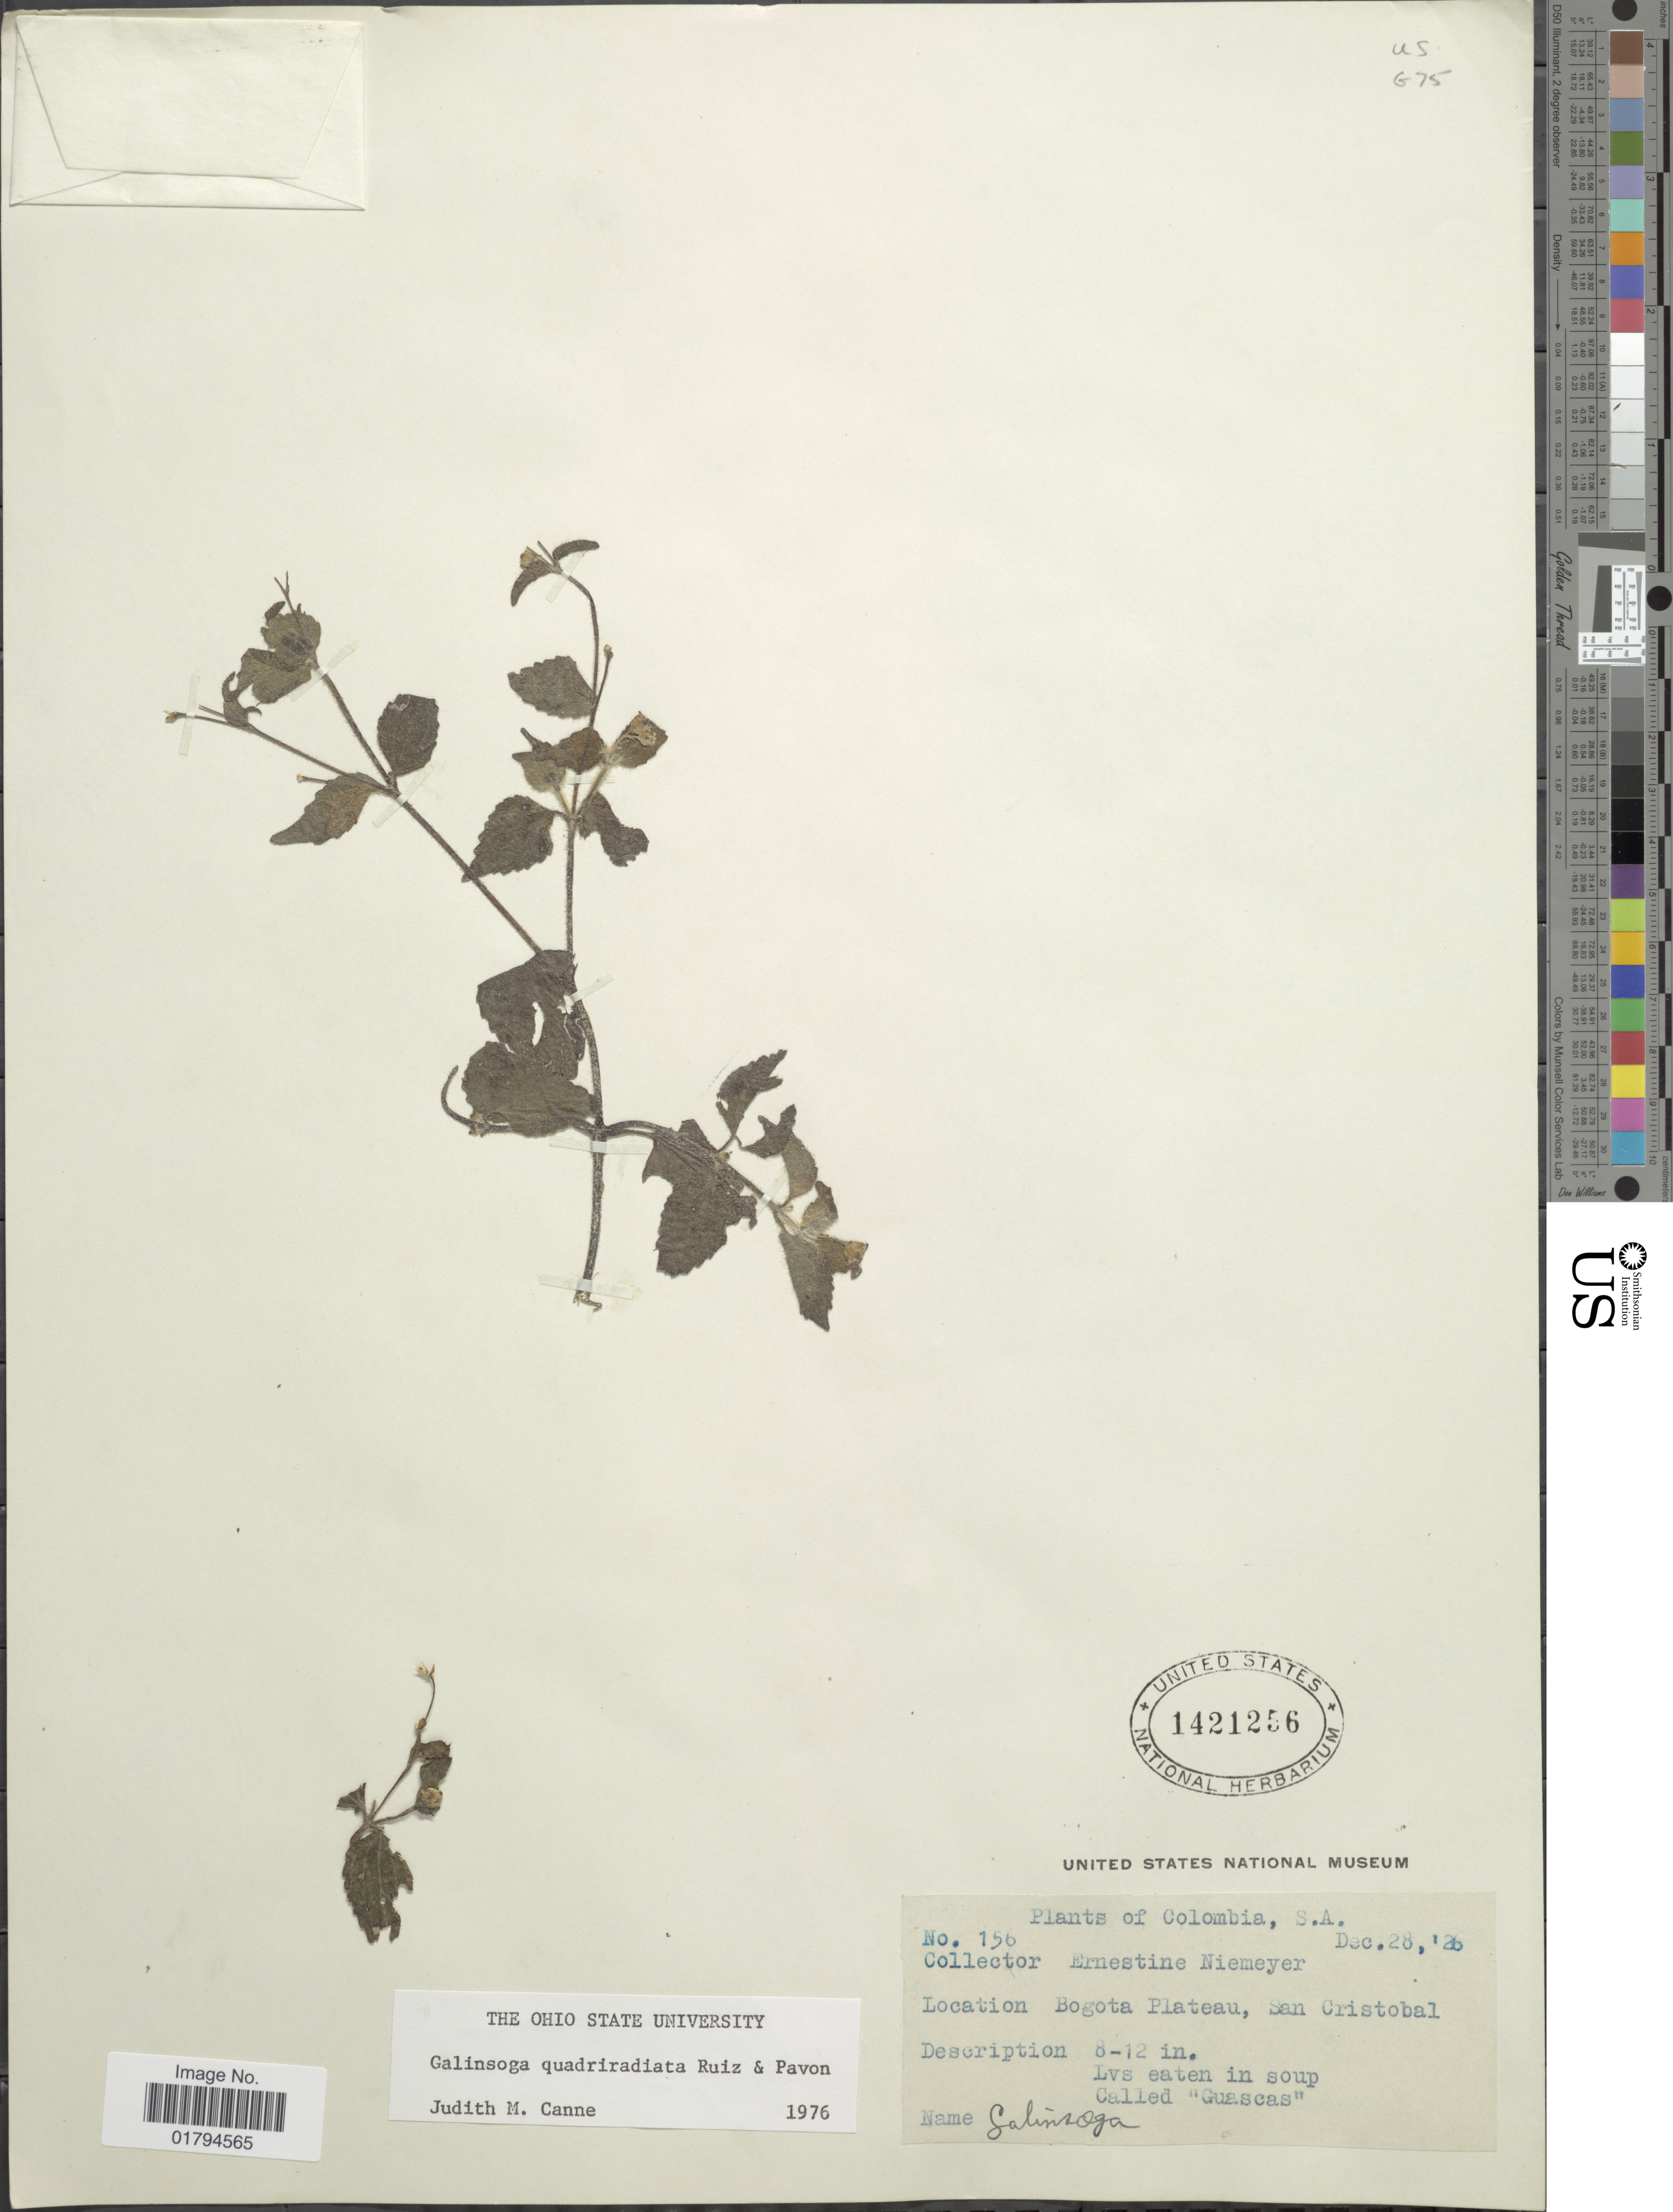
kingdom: Plantae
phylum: Tracheophyta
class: Magnoliopsida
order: Asterales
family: Asteraceae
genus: Galinsoga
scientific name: Galinsoga quadriradiata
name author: Ruiz & Pav.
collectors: E. H. Niemeyer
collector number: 156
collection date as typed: Transcribed d/m/y: 28/12/26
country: Colombia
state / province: Bogota D.C.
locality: San Cristobal, Bogota Plateau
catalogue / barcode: US 1421256